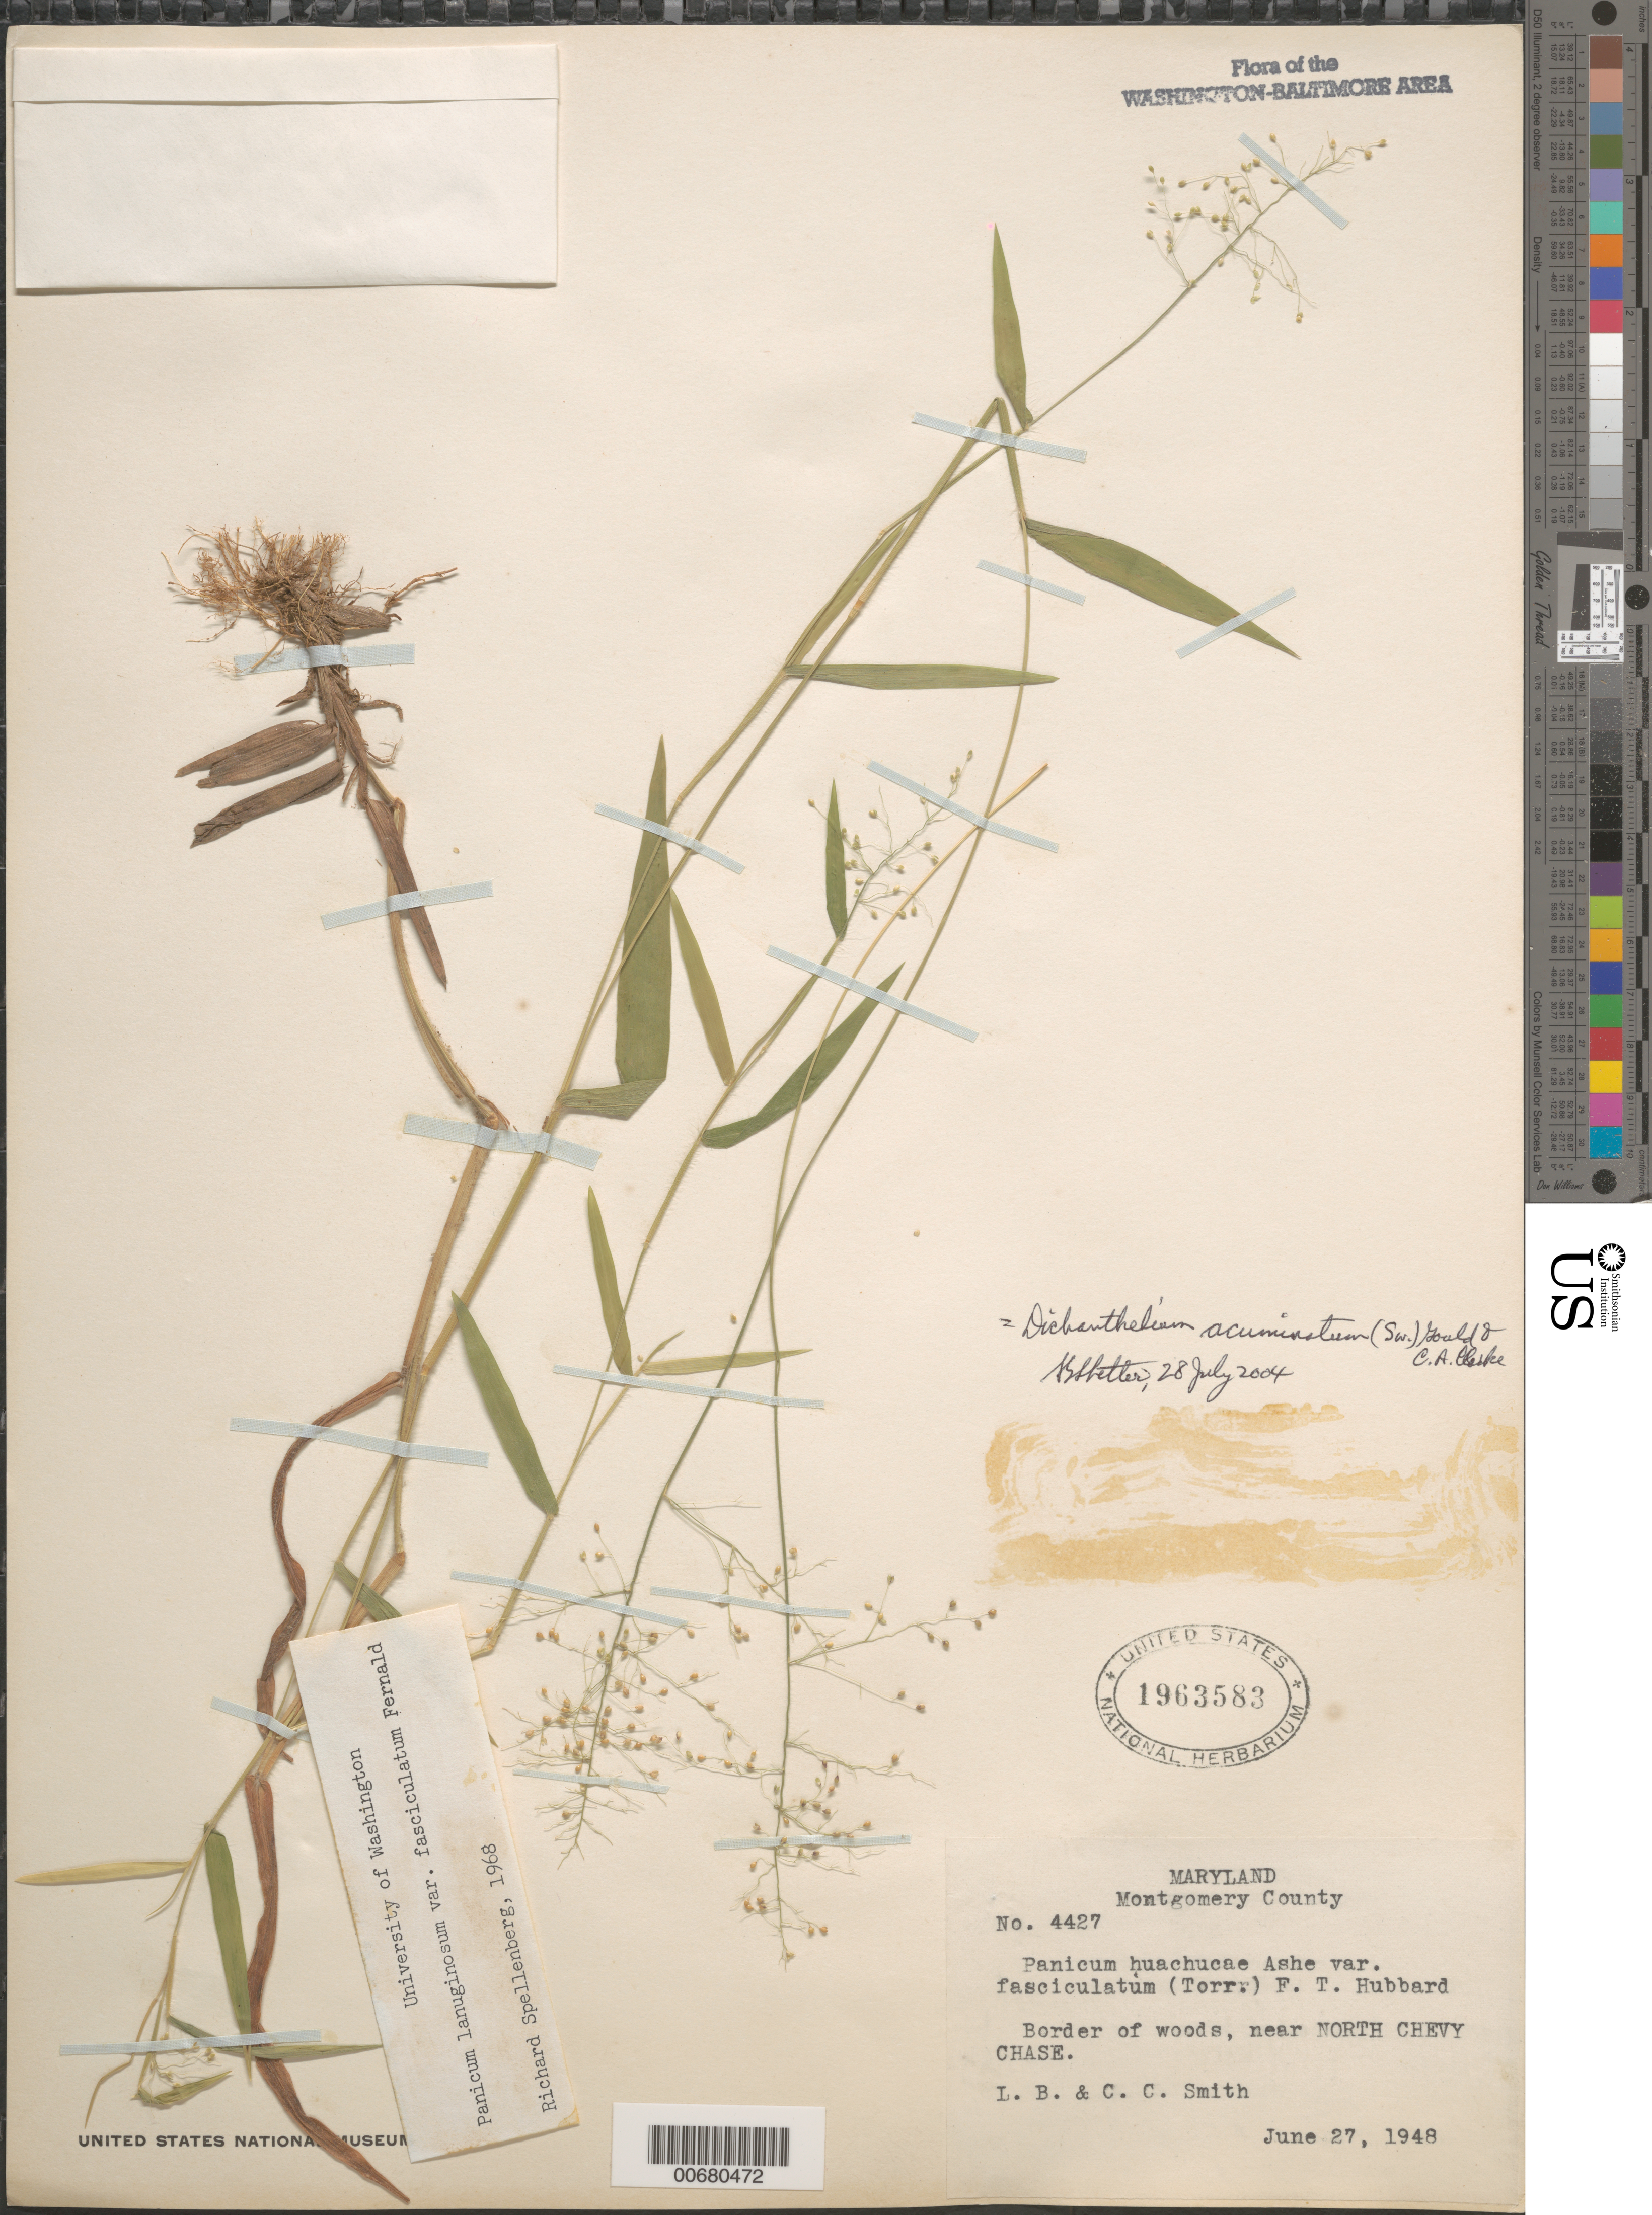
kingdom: Plantae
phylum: Tracheophyta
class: Liliopsida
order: Poales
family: Poaceae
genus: Dichanthelium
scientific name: Dichanthelium acuminatum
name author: (Sw.) Gould & C.A. Clark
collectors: L. Smith & C. C. Smith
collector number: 4427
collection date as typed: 27 Jun 1948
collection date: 1948-06-27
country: United States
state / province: Maryland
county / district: Montgomery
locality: N Chevy Chase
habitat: Border of woods.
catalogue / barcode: US 1963583